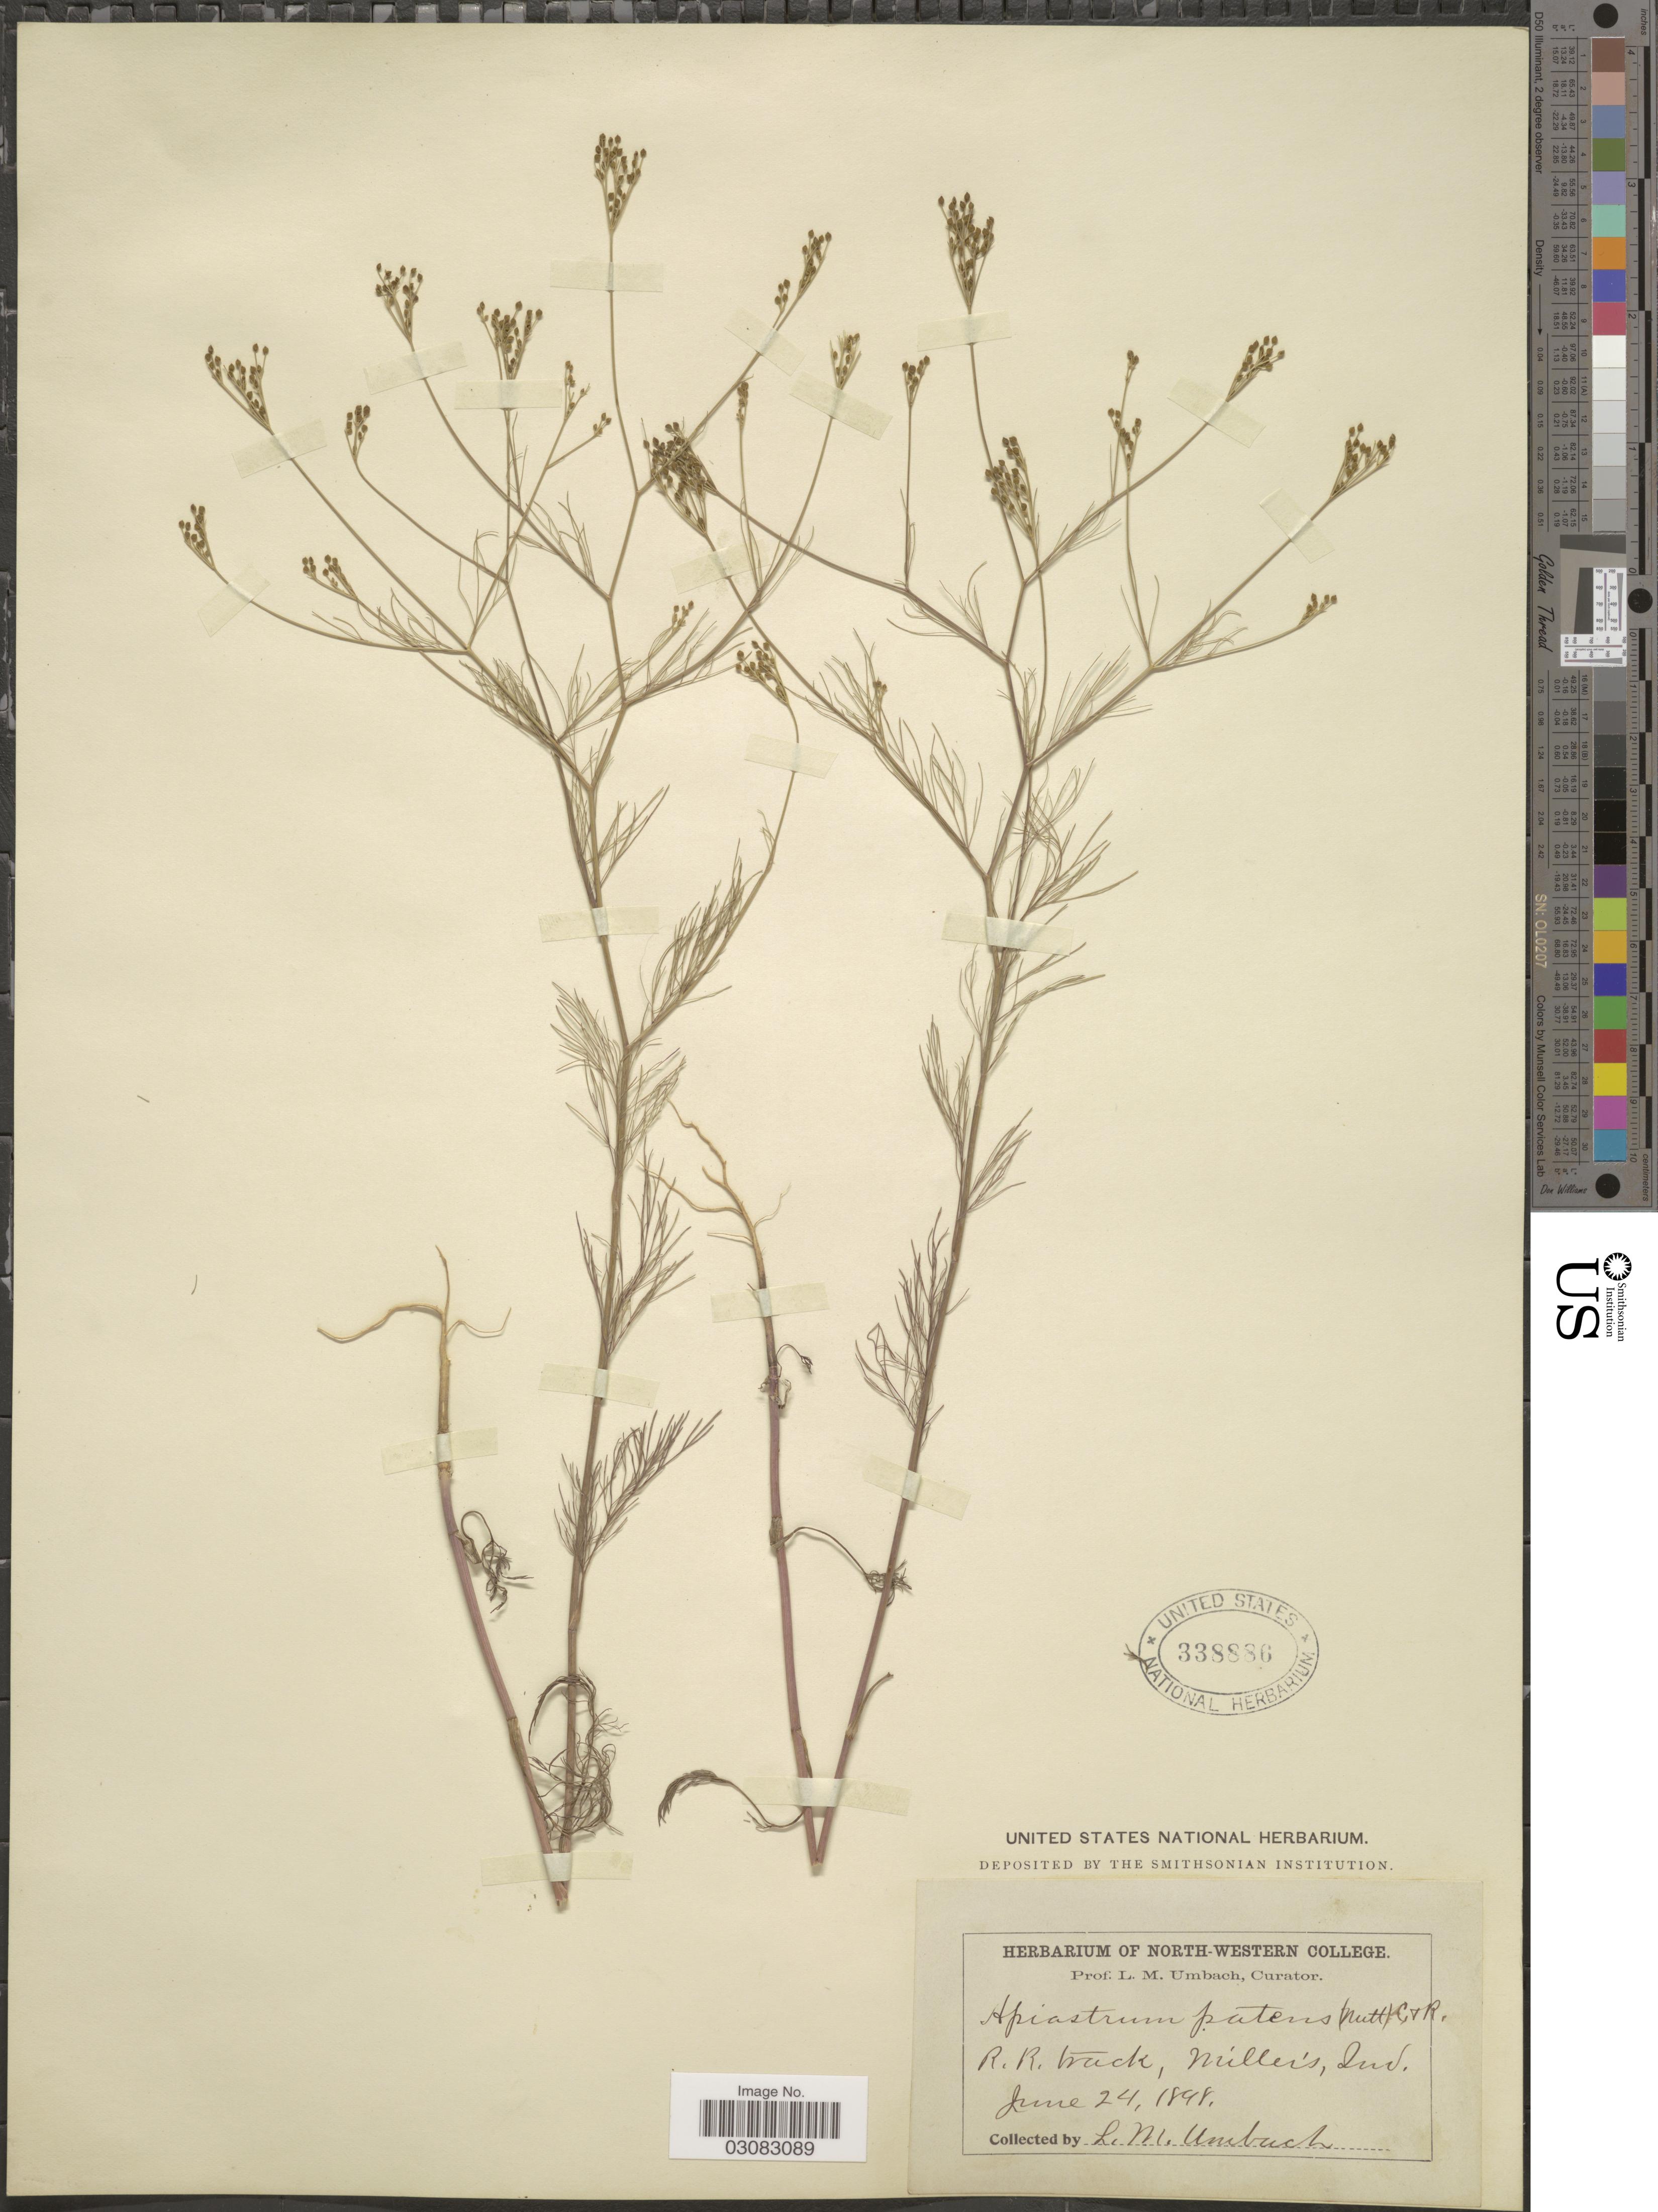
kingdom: Plantae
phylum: Tracheophyta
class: Magnoliopsida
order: Apiales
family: Apiaceae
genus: Spermolepis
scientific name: Spermolepis patens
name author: (Nutt. ex DC.) B.L. Rob.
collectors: L. M. Umbach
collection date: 1898-06-24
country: United States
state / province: Indiana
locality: R. R. track, Miller's, Ind.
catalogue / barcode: US 338886